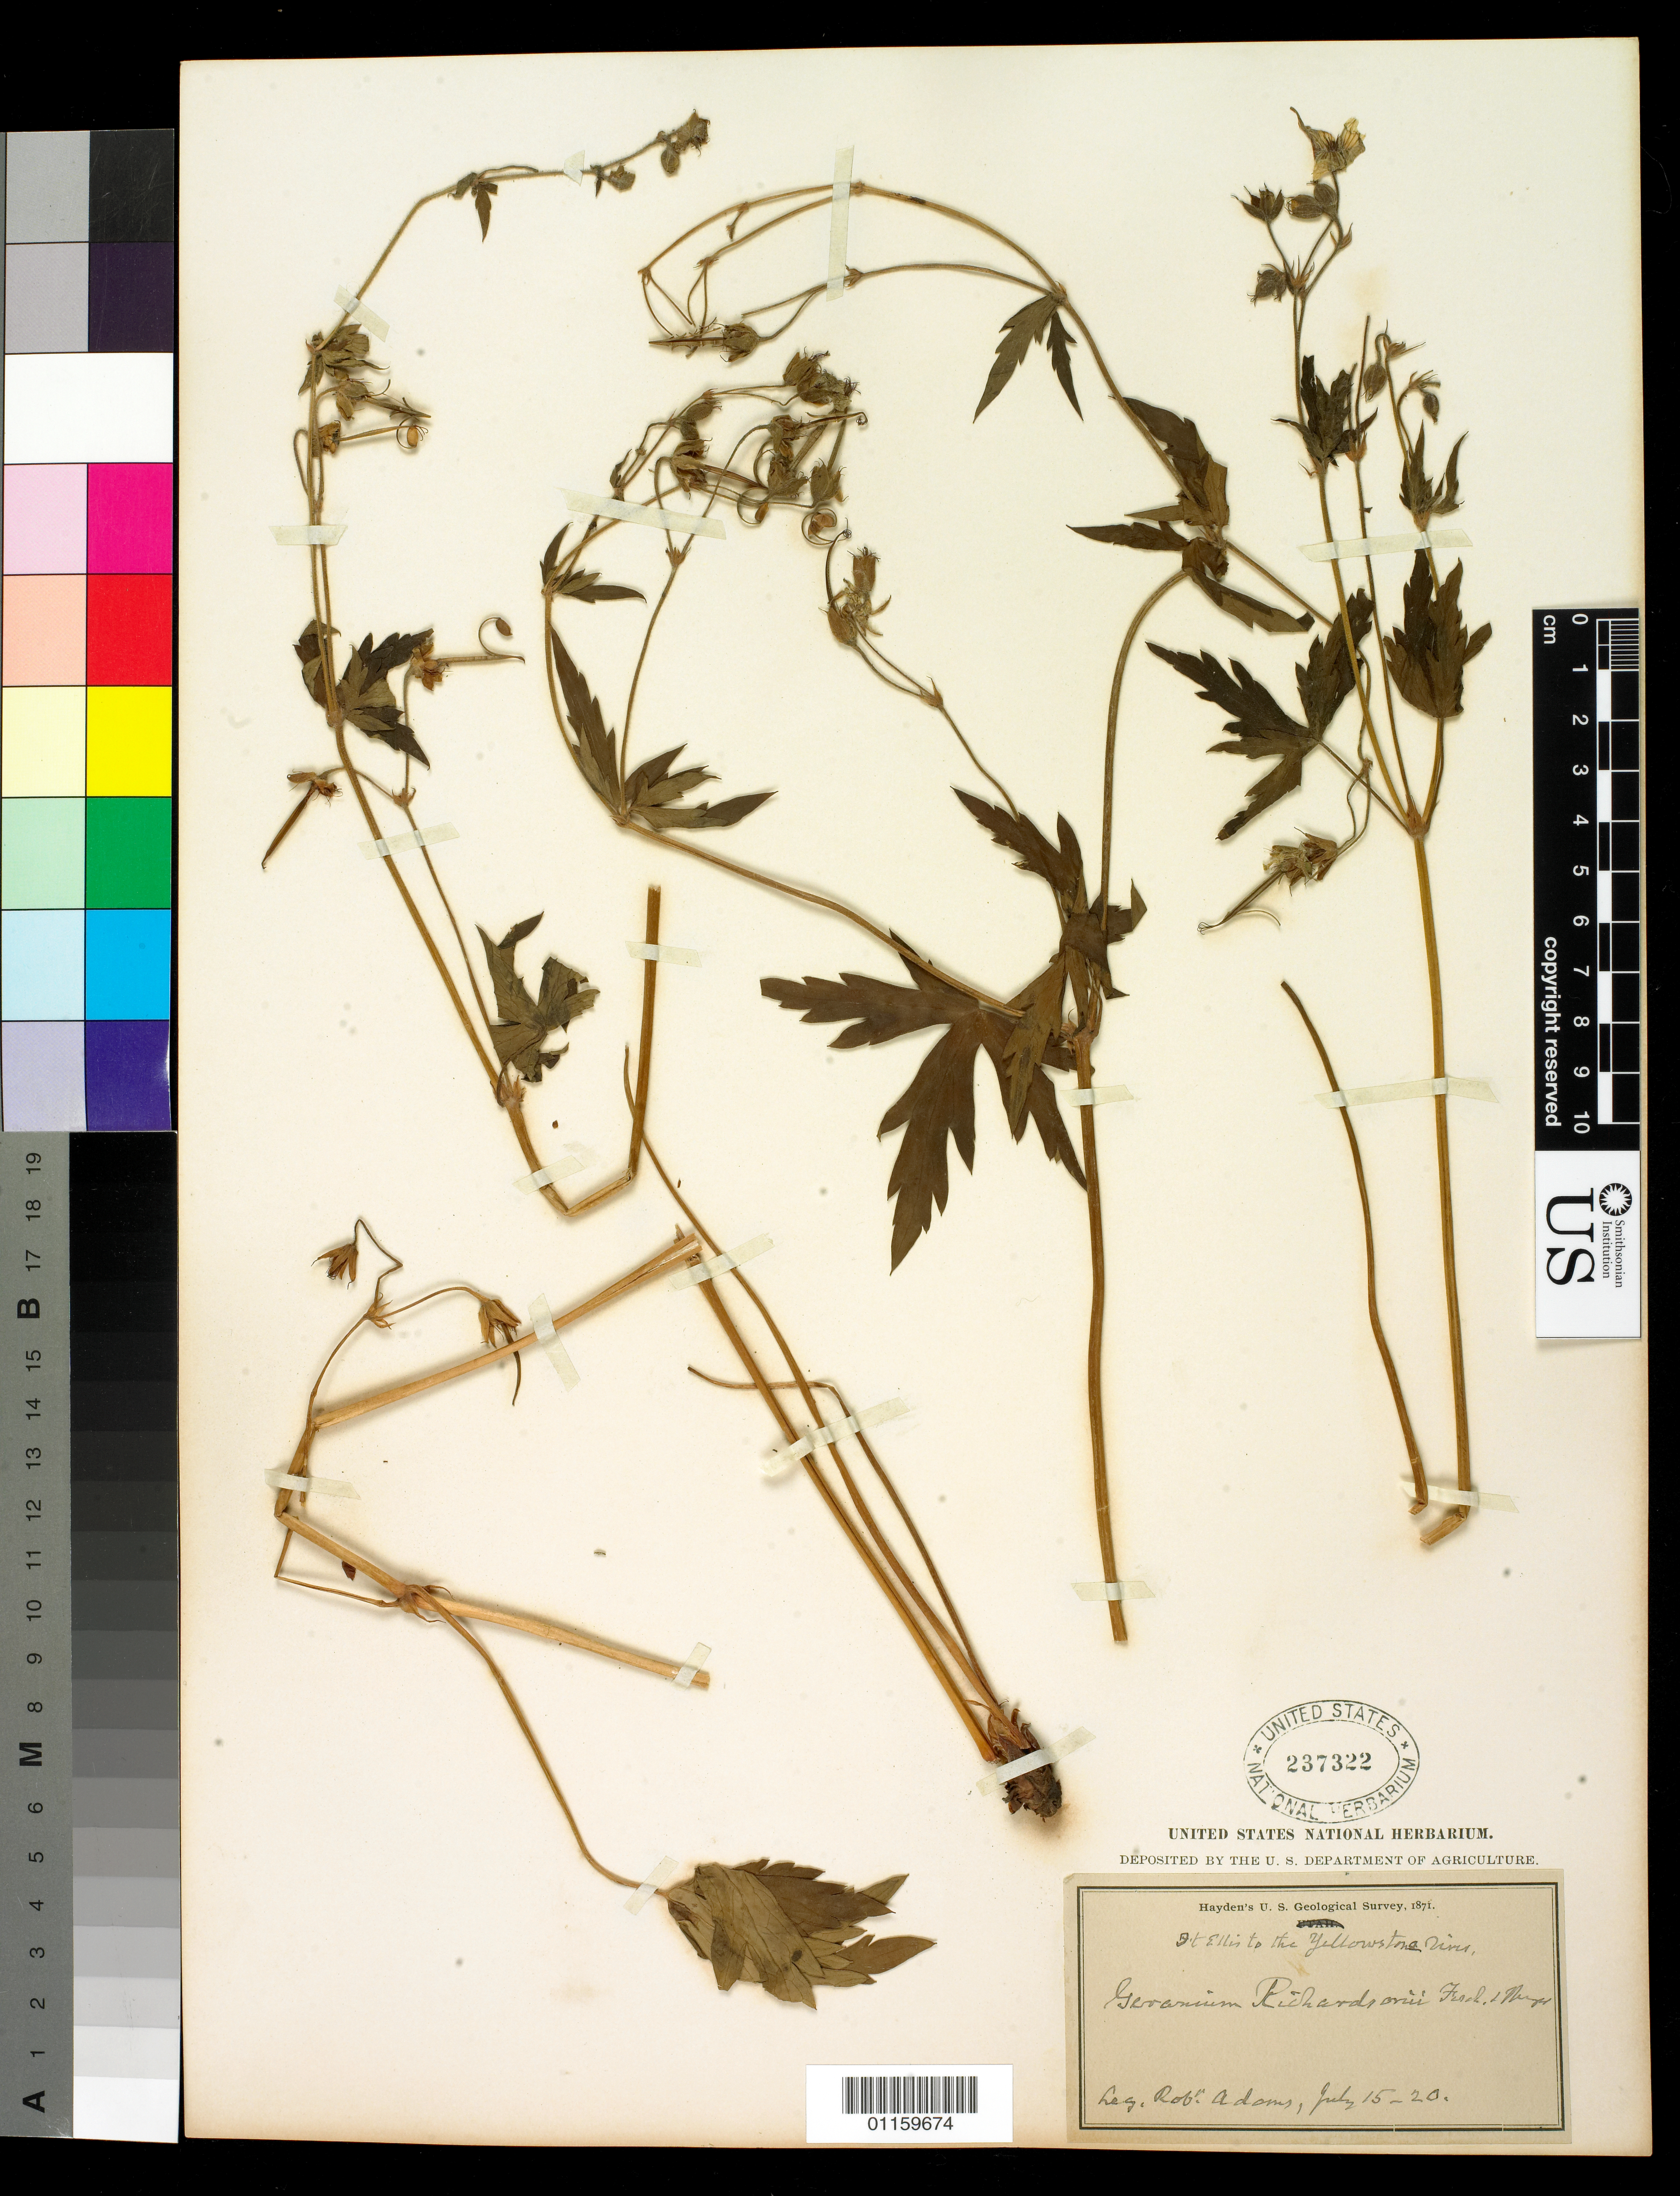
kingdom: Plantae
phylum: Tracheophyta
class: Magnoliopsida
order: Geraniales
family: Geraniaceae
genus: Geranium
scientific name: Geranium richardsonii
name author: Fisch. & Trautv.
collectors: R. Adams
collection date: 1871-07-15/1871-07-20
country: United States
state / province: Montana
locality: Fort Ellis to the Yellowstone River.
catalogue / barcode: US 237322